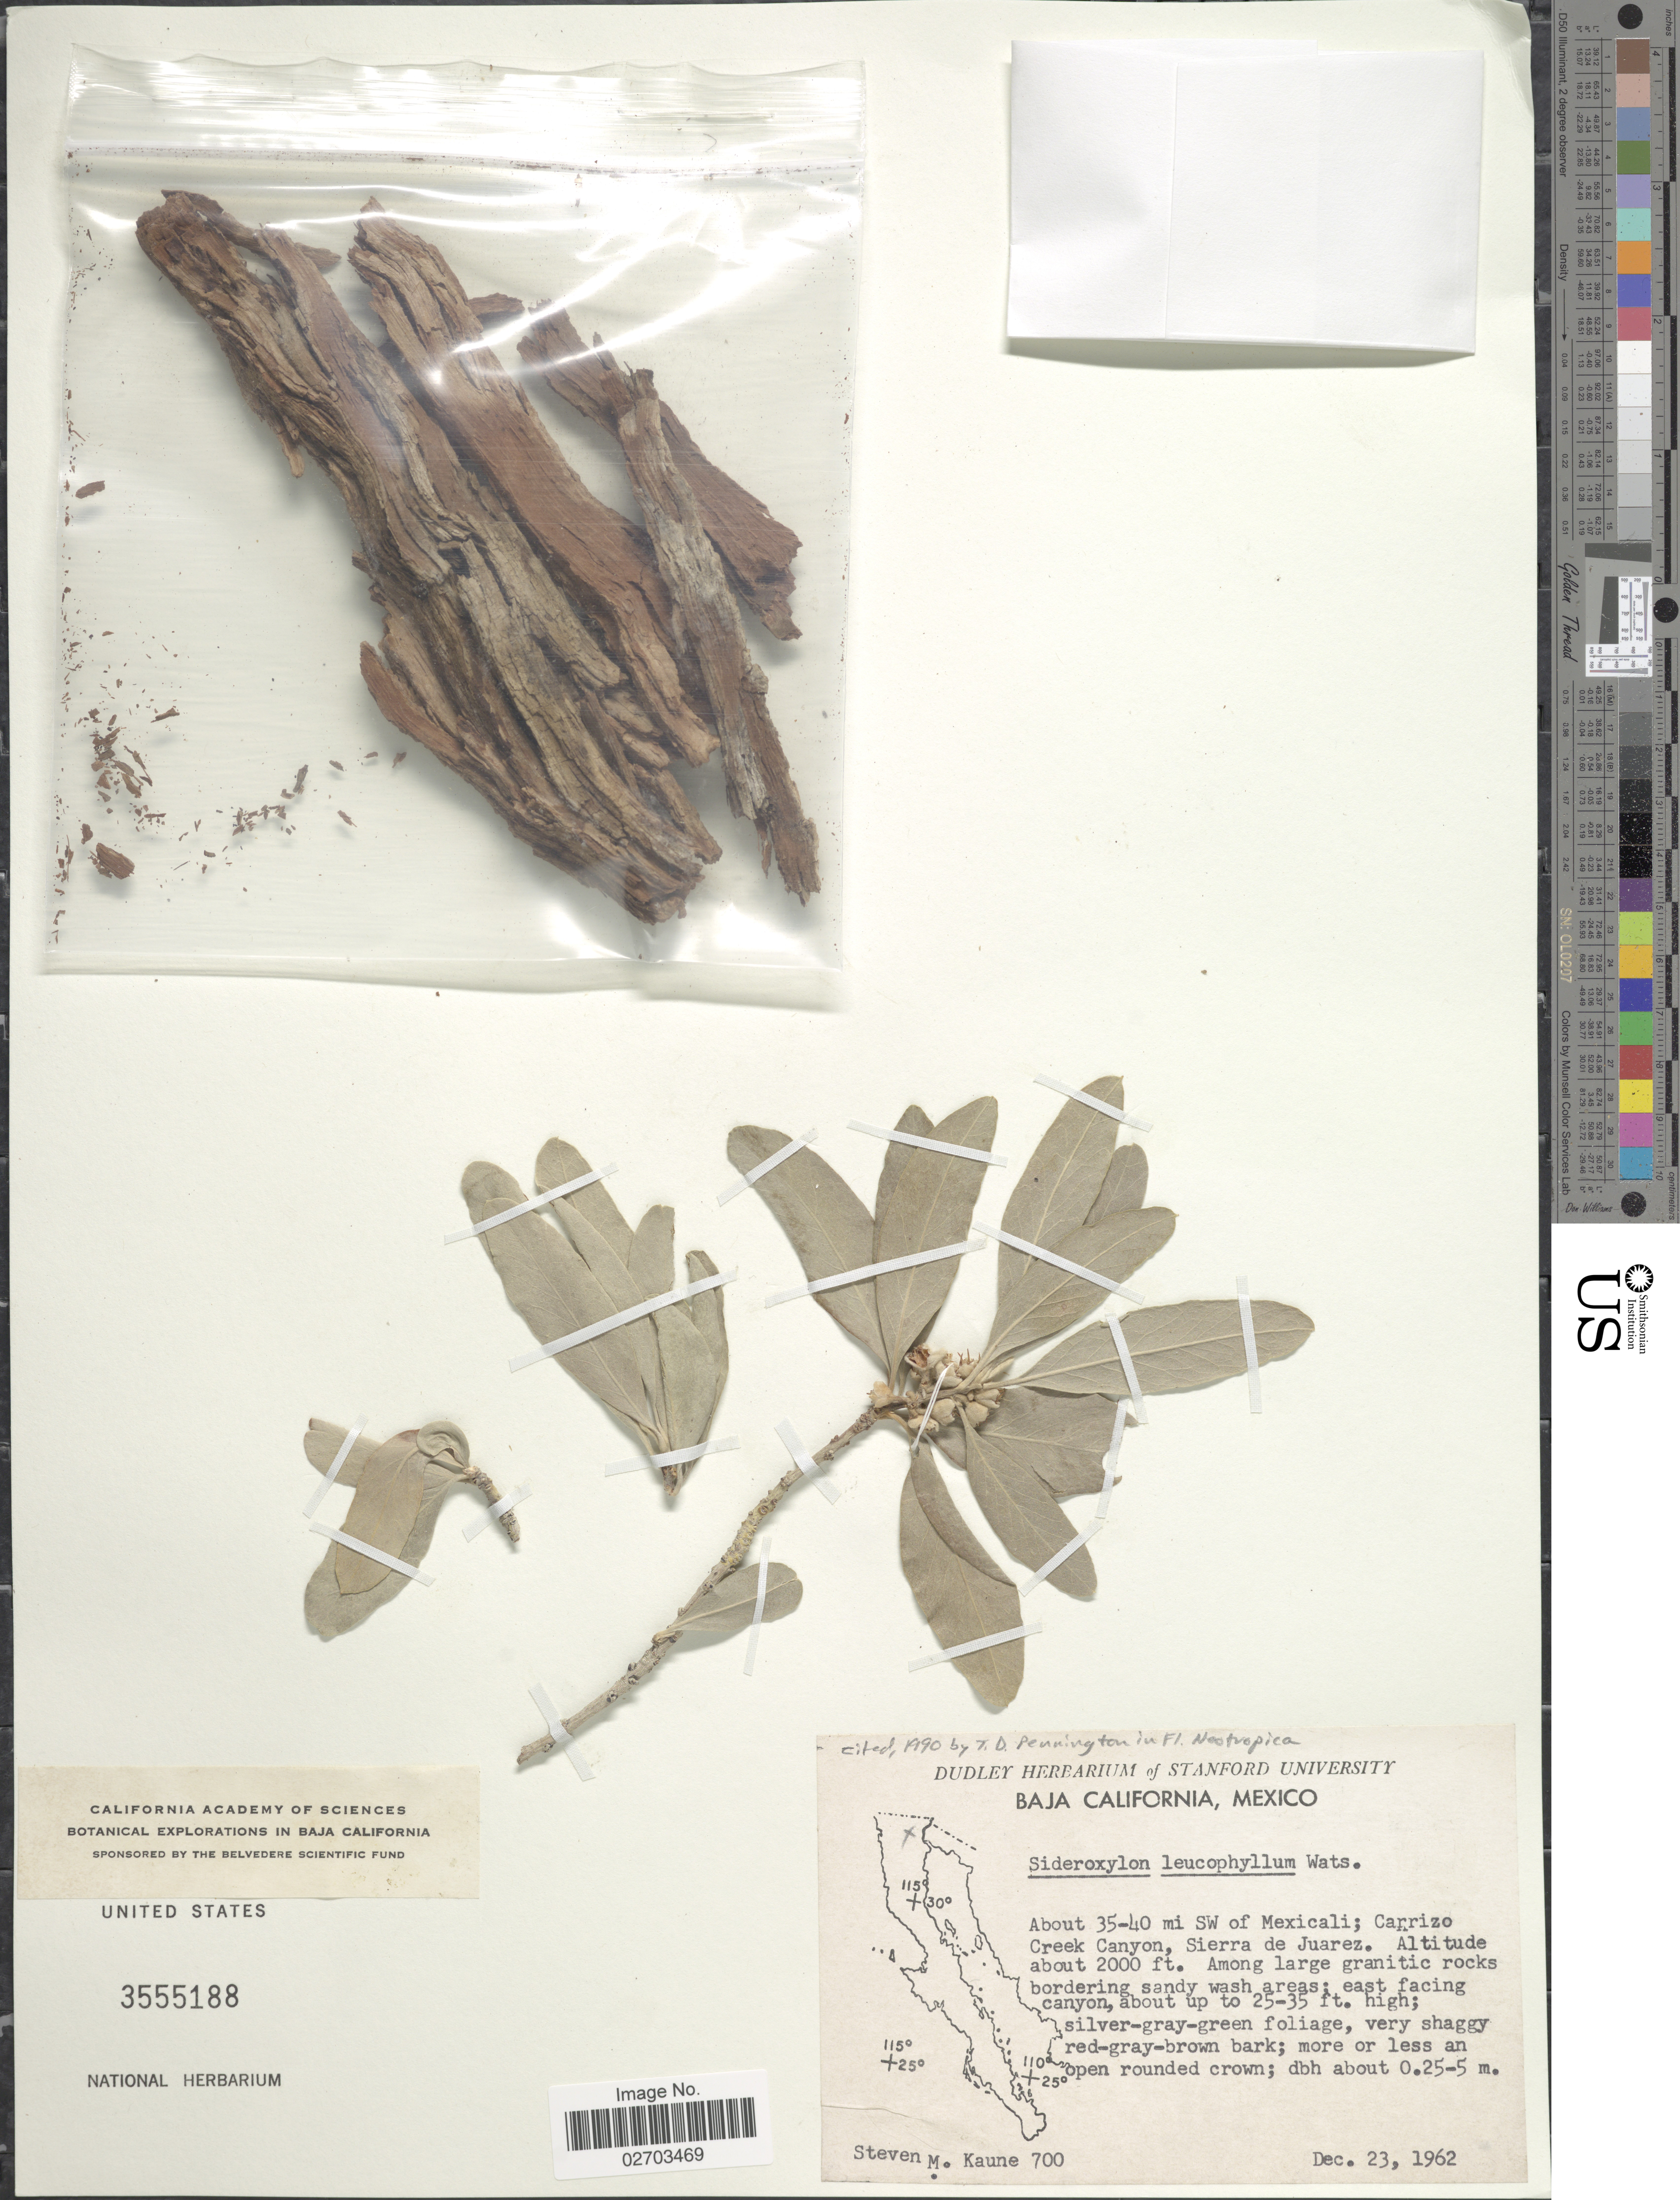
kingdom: Plantae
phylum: Tracheophyta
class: Magnoliopsida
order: Ericales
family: Sapotaceae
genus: Sideroxylon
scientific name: Sideroxylon leucophyllum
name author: S. Watson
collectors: S. Kaune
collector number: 700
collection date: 1962-12-23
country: Mexico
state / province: Baja California Norte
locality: About 35-40 mi SW of Mexicali; Carrizo Creek Canyon, Sierra de Juarez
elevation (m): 610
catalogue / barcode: US 3555188